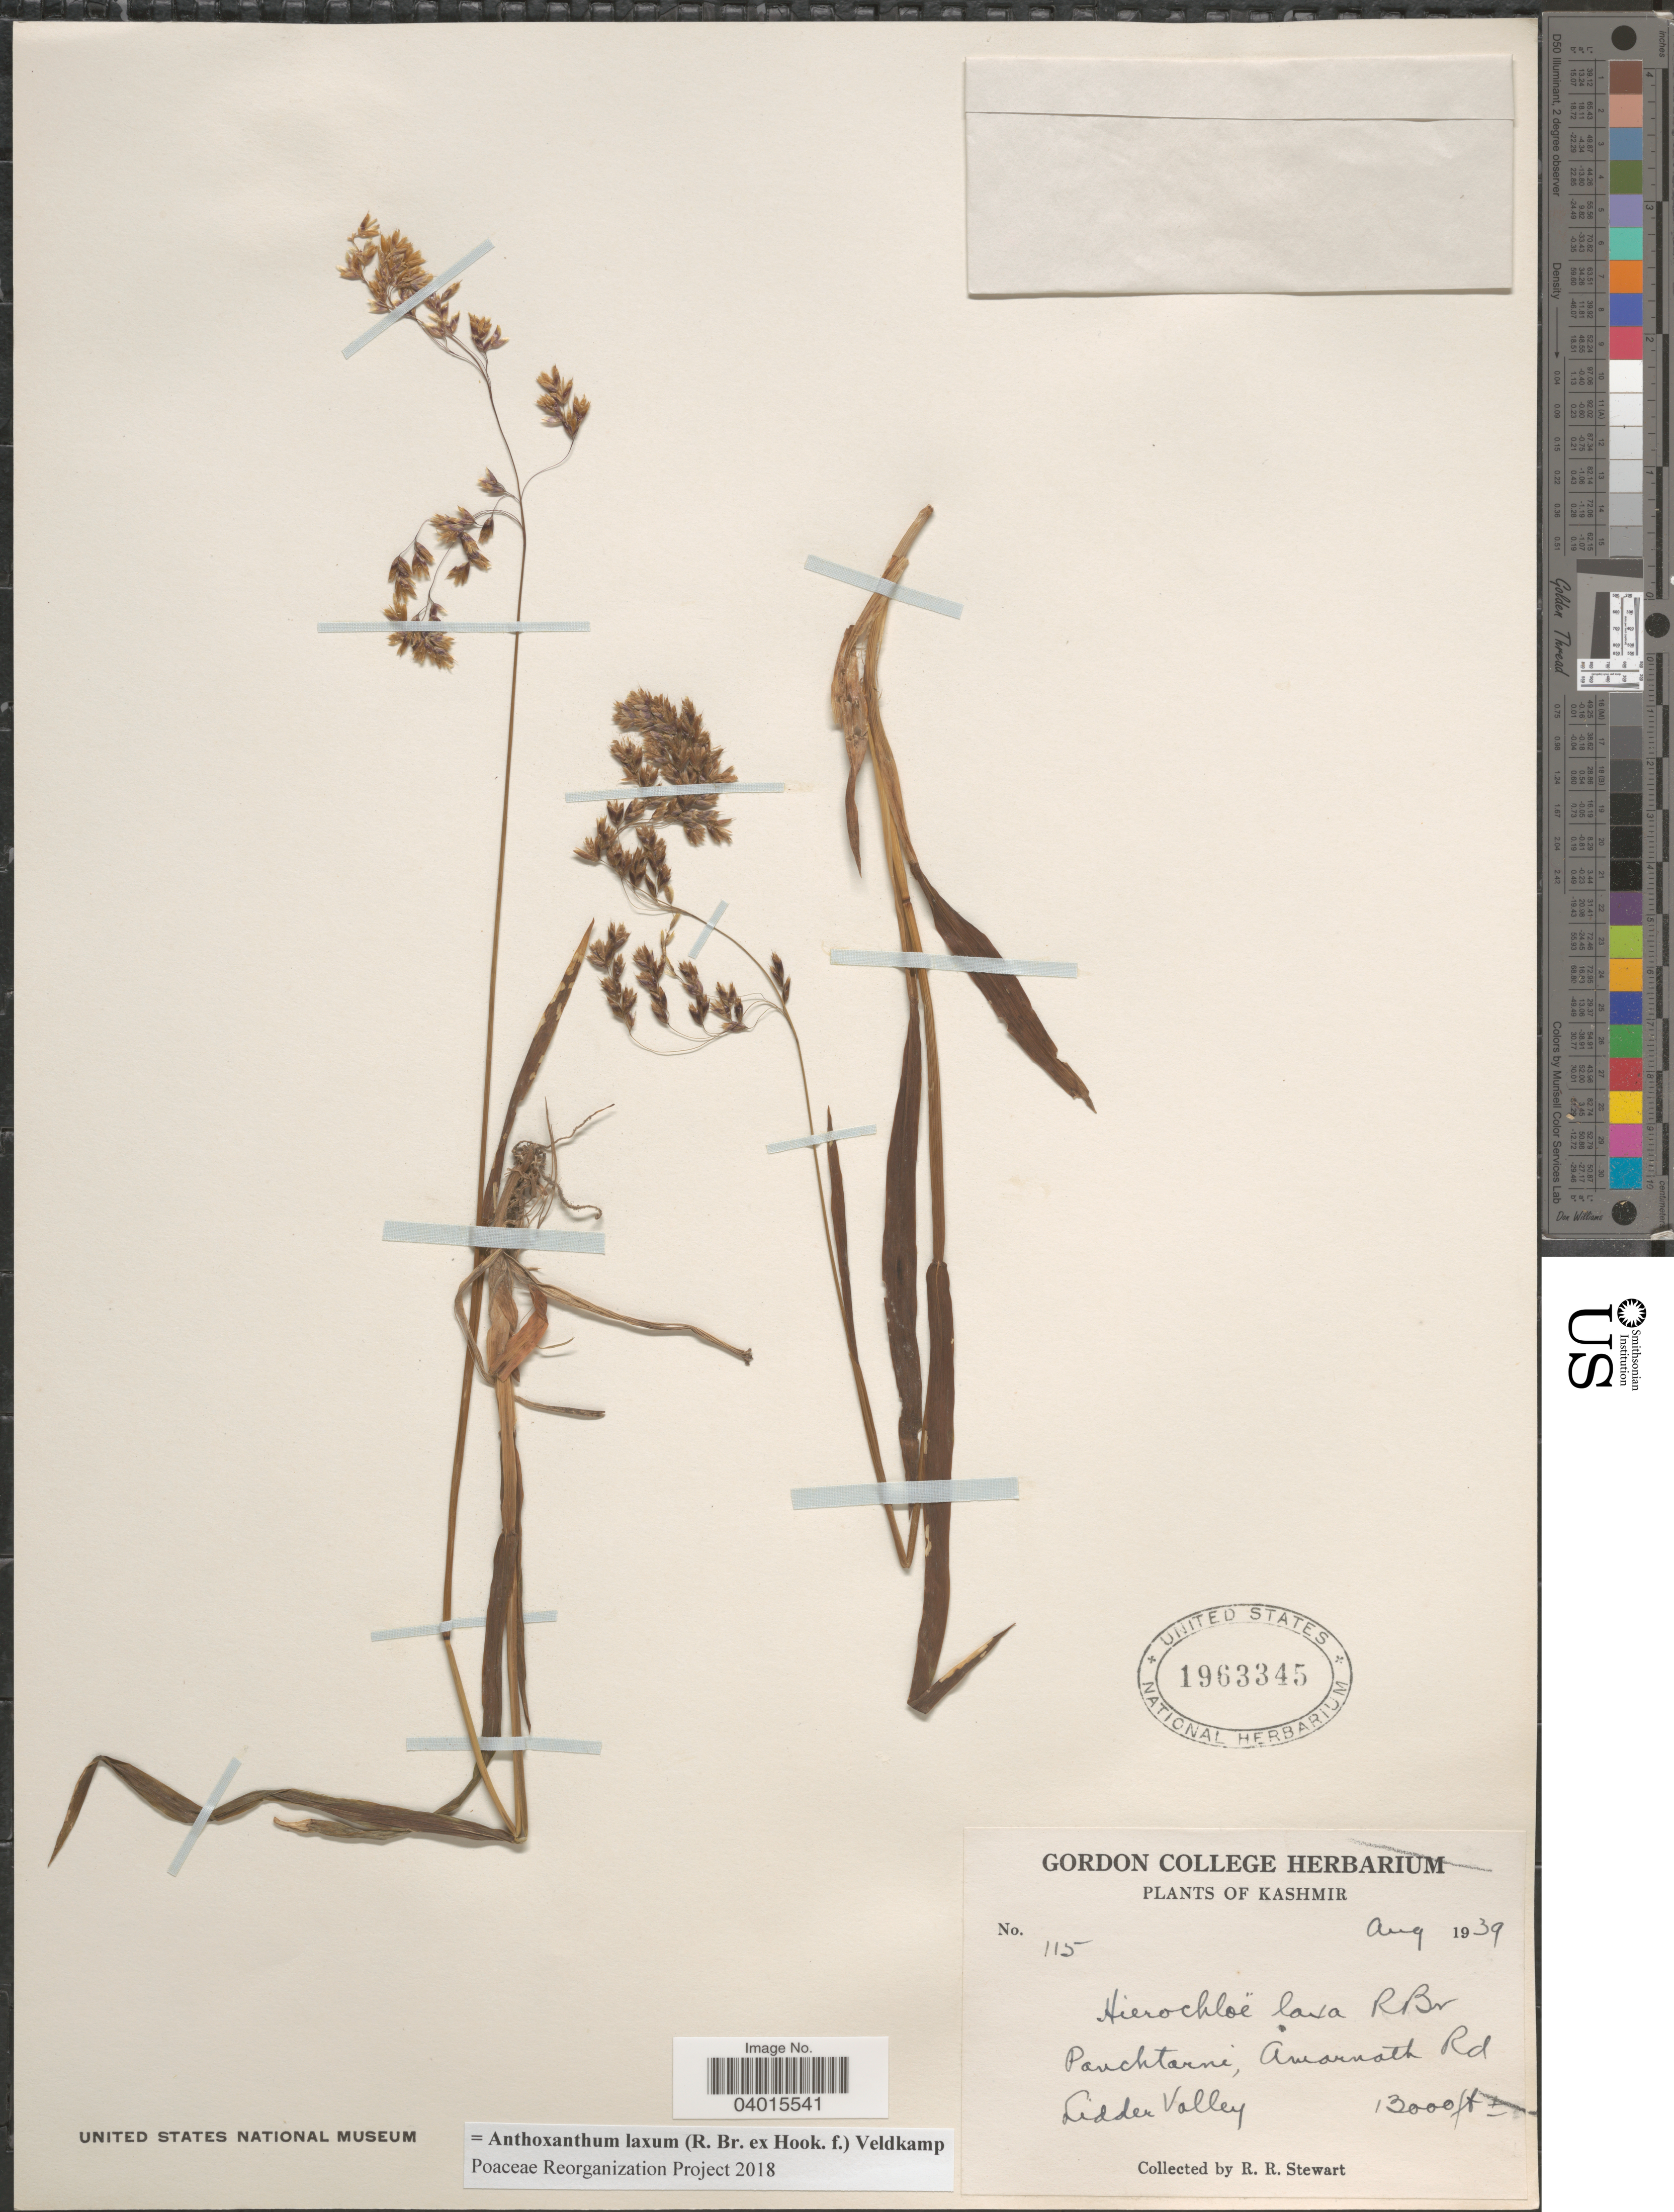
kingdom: Plantae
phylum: Tracheophyta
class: Liliopsida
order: Poales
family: Poaceae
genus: Anthoxanthum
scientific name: Anthoxanthum laxum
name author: (R. Br. ex Hook. f.) Veldkamp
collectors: R. Stewart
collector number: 115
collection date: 1939-08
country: India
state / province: Jammu and Kashmir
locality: Kashmir. Panchtarni, Amarnath Rd. Lidder Valley.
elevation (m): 3962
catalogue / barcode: US 1963345